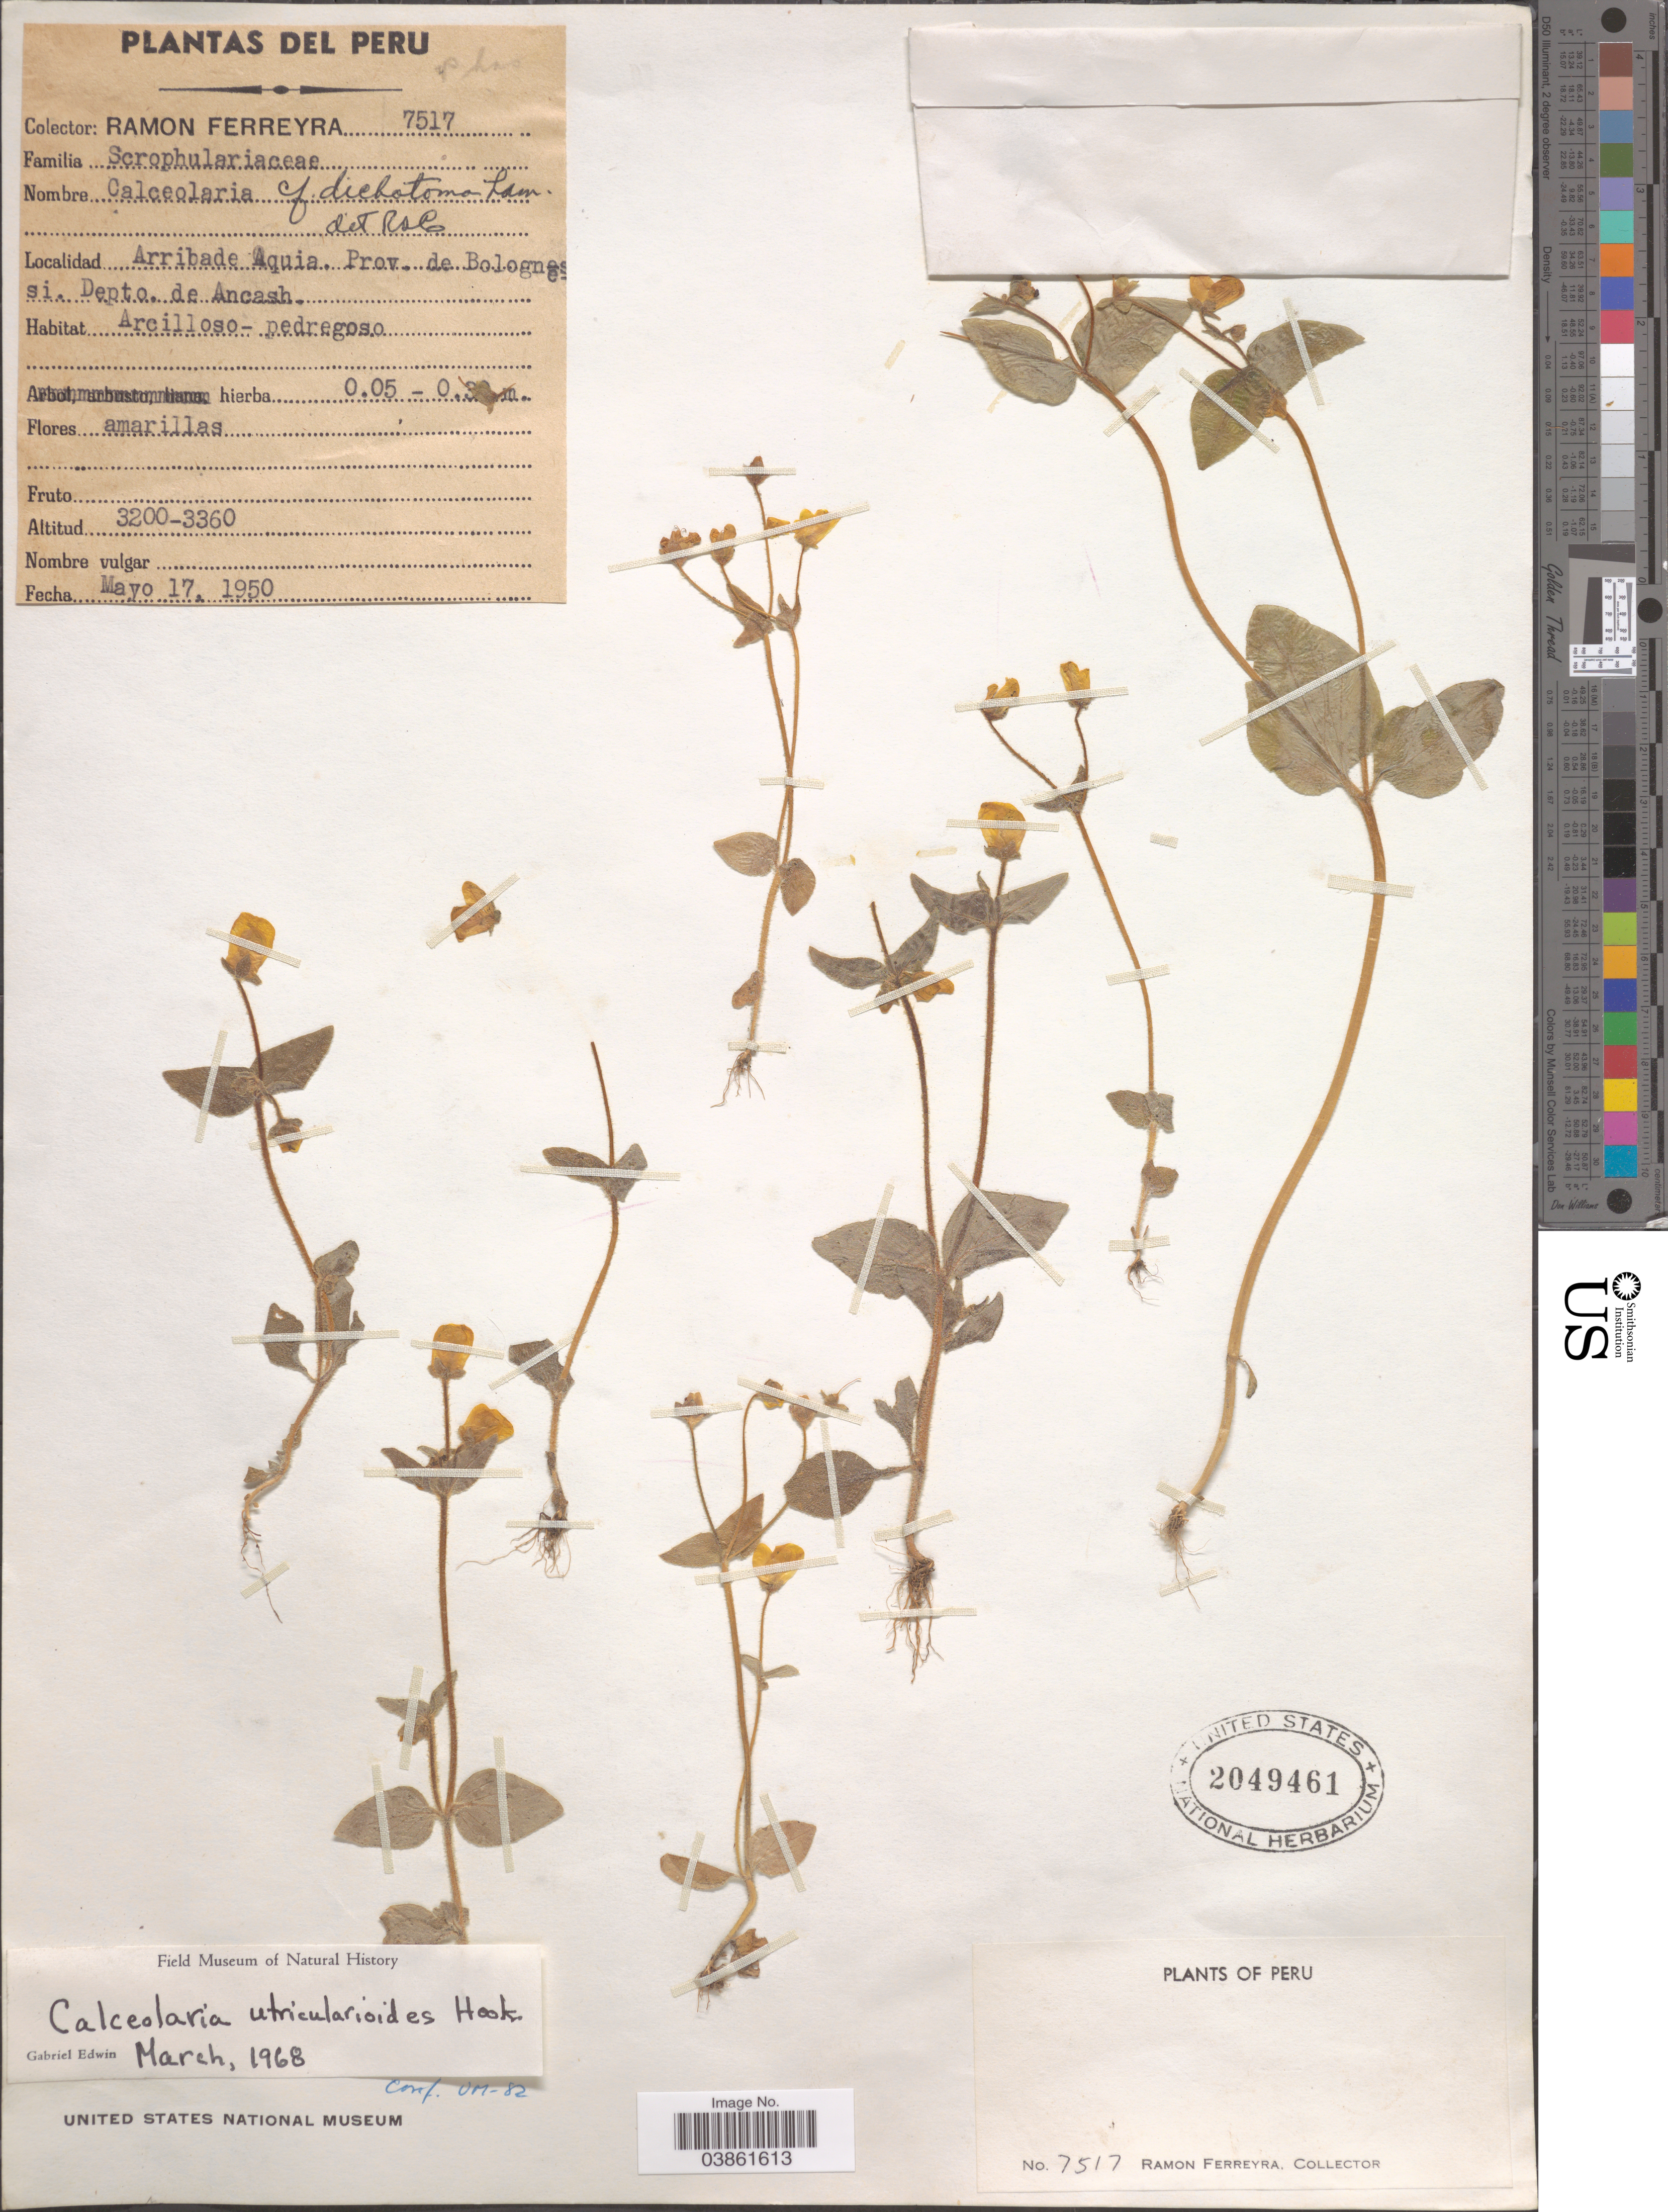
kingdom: Plantae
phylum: Tracheophyta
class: Magnoliopsida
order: Lamiales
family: Calceolariaceae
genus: Calceolaria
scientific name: Calceolaria utricularioides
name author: Hook. ex Benth.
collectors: R. A. Ferreyra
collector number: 7517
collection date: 1950-05-17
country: Peru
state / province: Ancash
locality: Arribade Aquia. Prov. de Bolognesi. Depto. de Ancash.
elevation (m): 3200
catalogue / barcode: US 2049461